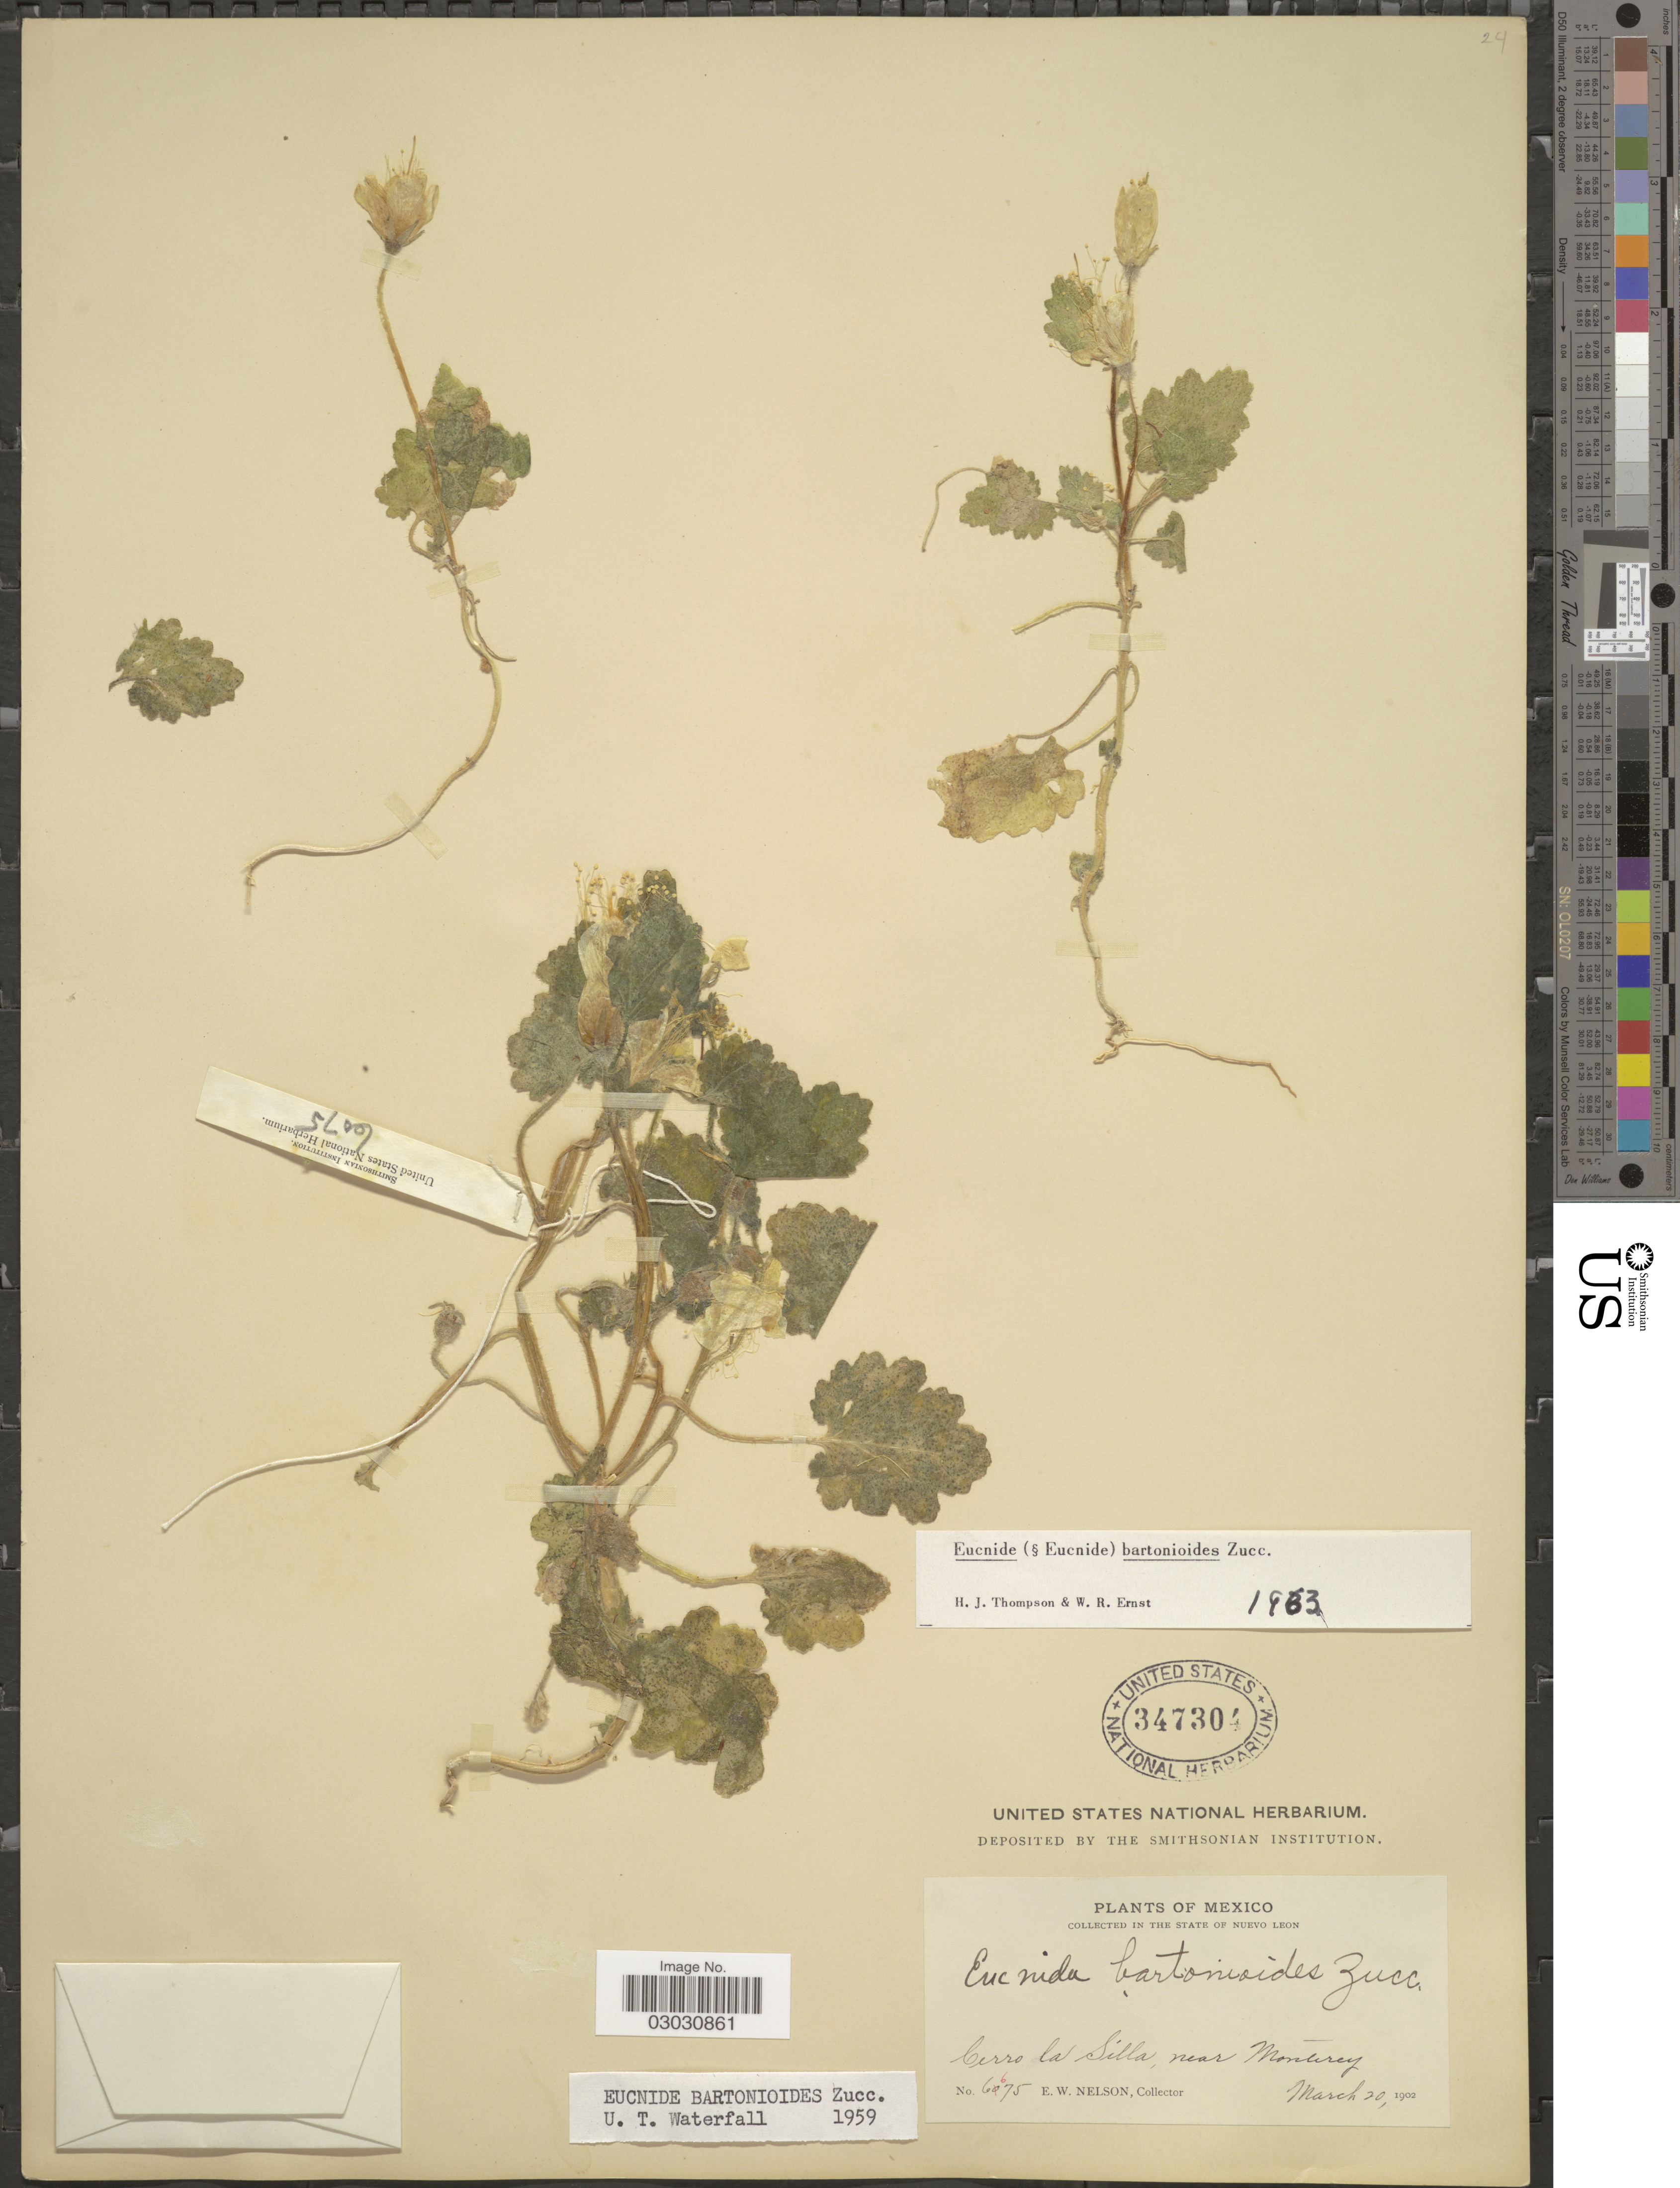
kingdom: Plantae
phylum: Tracheophyta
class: Magnoliopsida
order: Cornales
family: Loasaceae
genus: Eucnide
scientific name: Eucnide bartonioides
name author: Zucc.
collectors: E. W. Nelson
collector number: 6675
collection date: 1902-03-20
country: Mexico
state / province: Nuevo León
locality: Cerro La Silla, near Monterey.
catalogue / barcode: US 347304